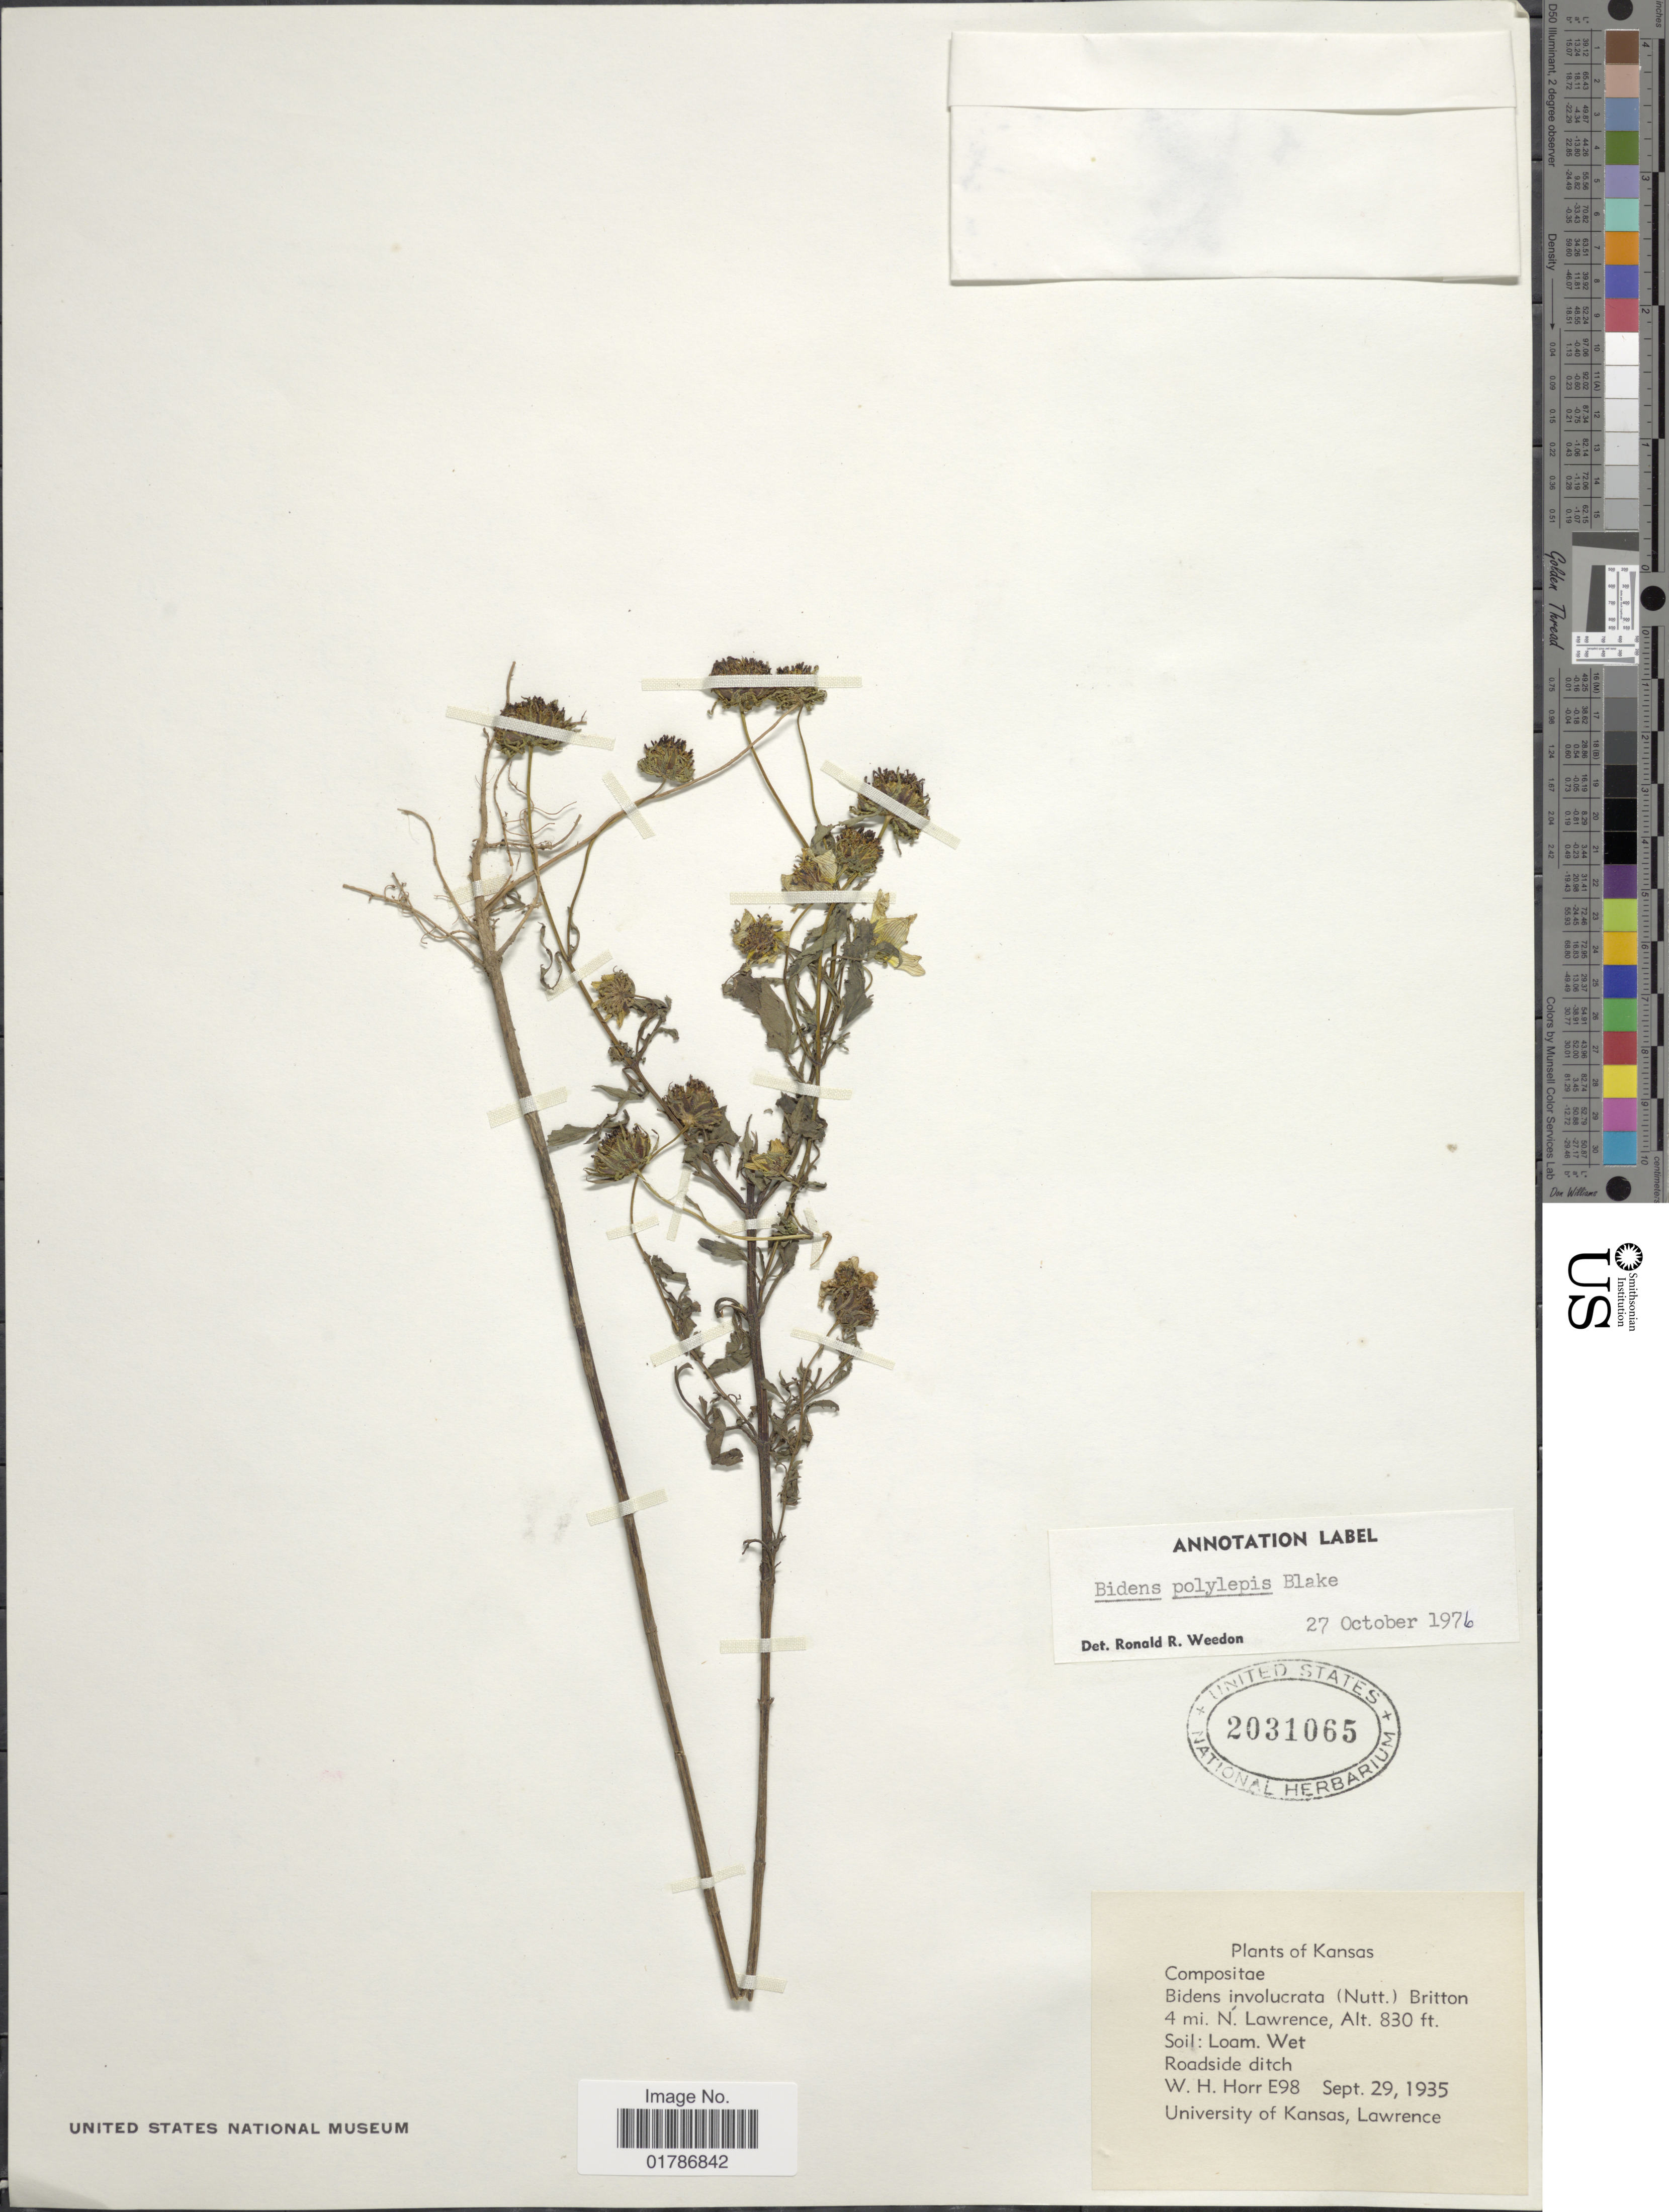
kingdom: Plantae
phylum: Tracheophyta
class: Magnoliopsida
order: Asterales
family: Asteraceae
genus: Bidens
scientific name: Bidens polylepis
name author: S.F. Blake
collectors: W. H. Horr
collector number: E98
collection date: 1935-09-29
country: United States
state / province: Kansas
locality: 4 mi. N. Lawrence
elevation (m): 253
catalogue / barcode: US 2031065